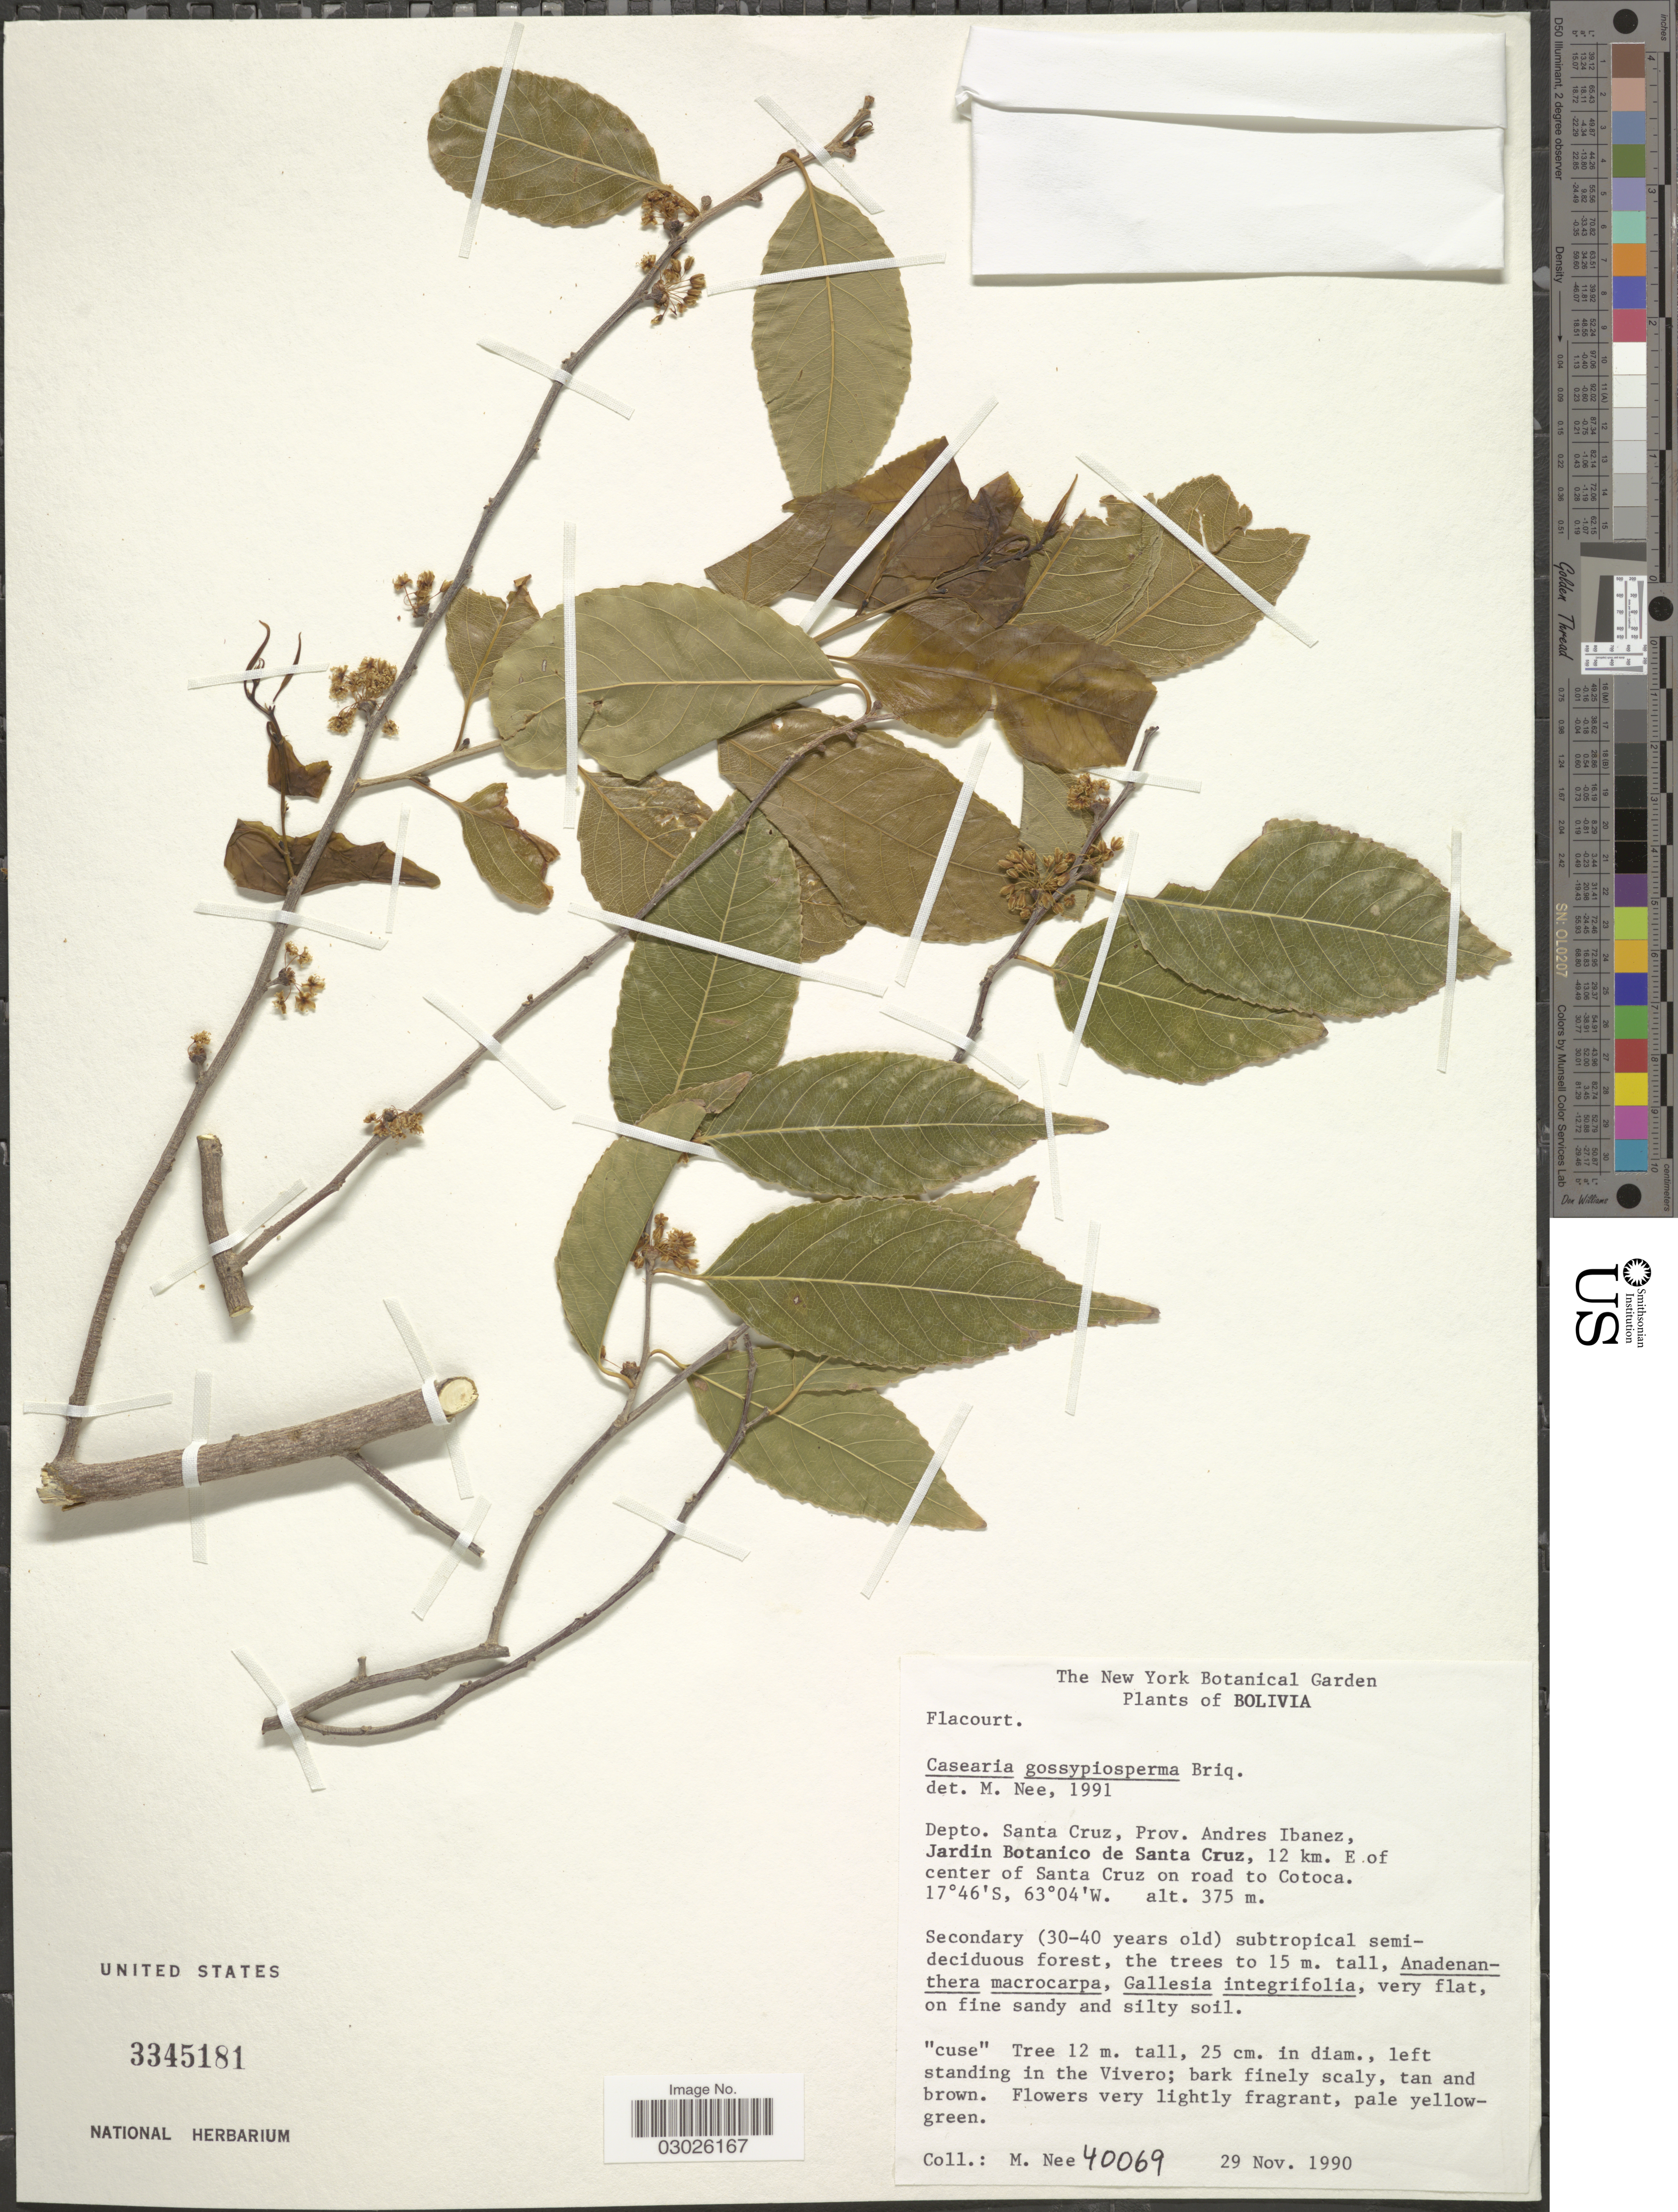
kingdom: Plantae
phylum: Tracheophyta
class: Magnoliopsida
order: Malpighiales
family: Salicaceae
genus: Casearia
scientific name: Casearia gossypiosperma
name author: Briq.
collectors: M. Nee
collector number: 40069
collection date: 1990-11-29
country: Bolivia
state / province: Santa Cruz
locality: Depto. Santa Cruz, Prov. Andres Ibanez, Jardin Botanico de Santa Cruz, 12 km. E of center of Santa Cruz on road to Cotoca.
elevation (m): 375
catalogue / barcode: US 3345181